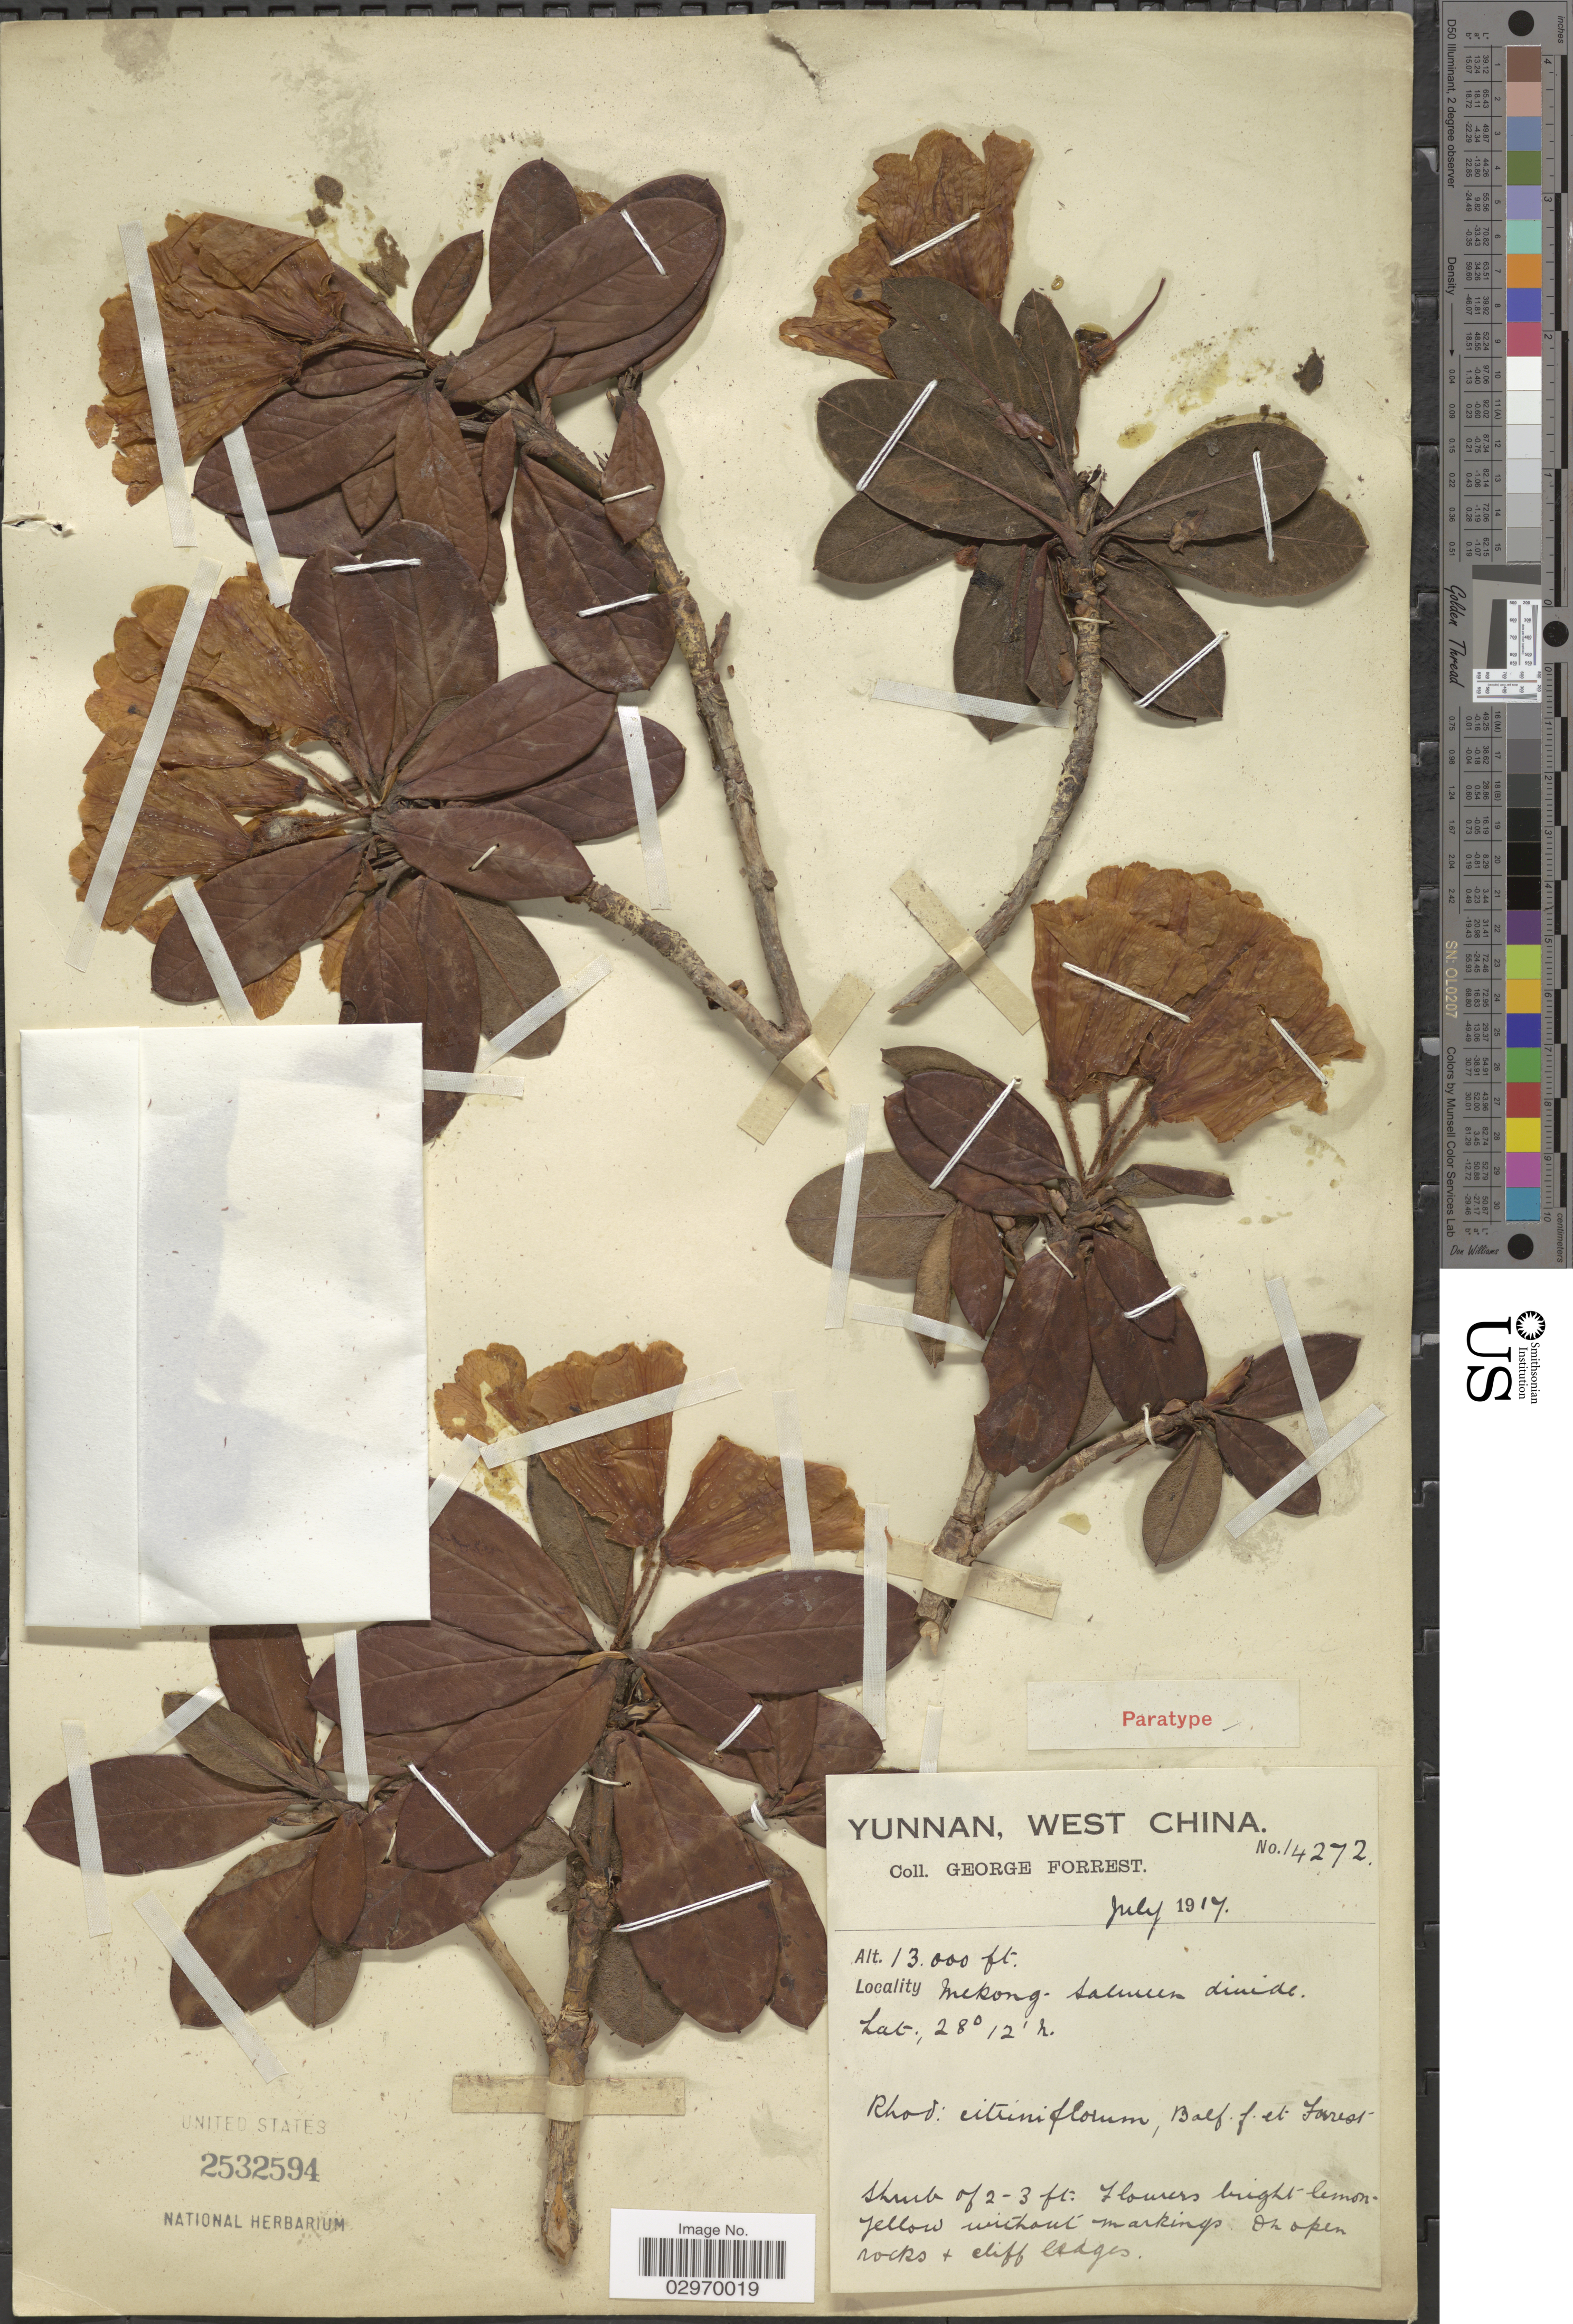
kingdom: Plantae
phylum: Tracheophyta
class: Magnoliopsida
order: Ericales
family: Ericaceae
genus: Rhododendron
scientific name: Rhododendron citriniflorum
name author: Balf. f. & Forrest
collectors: G. Forrest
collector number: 14272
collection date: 1917-07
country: China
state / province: Yunnan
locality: West China, Mekong, Salween divide.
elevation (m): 3962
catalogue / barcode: US 2532594